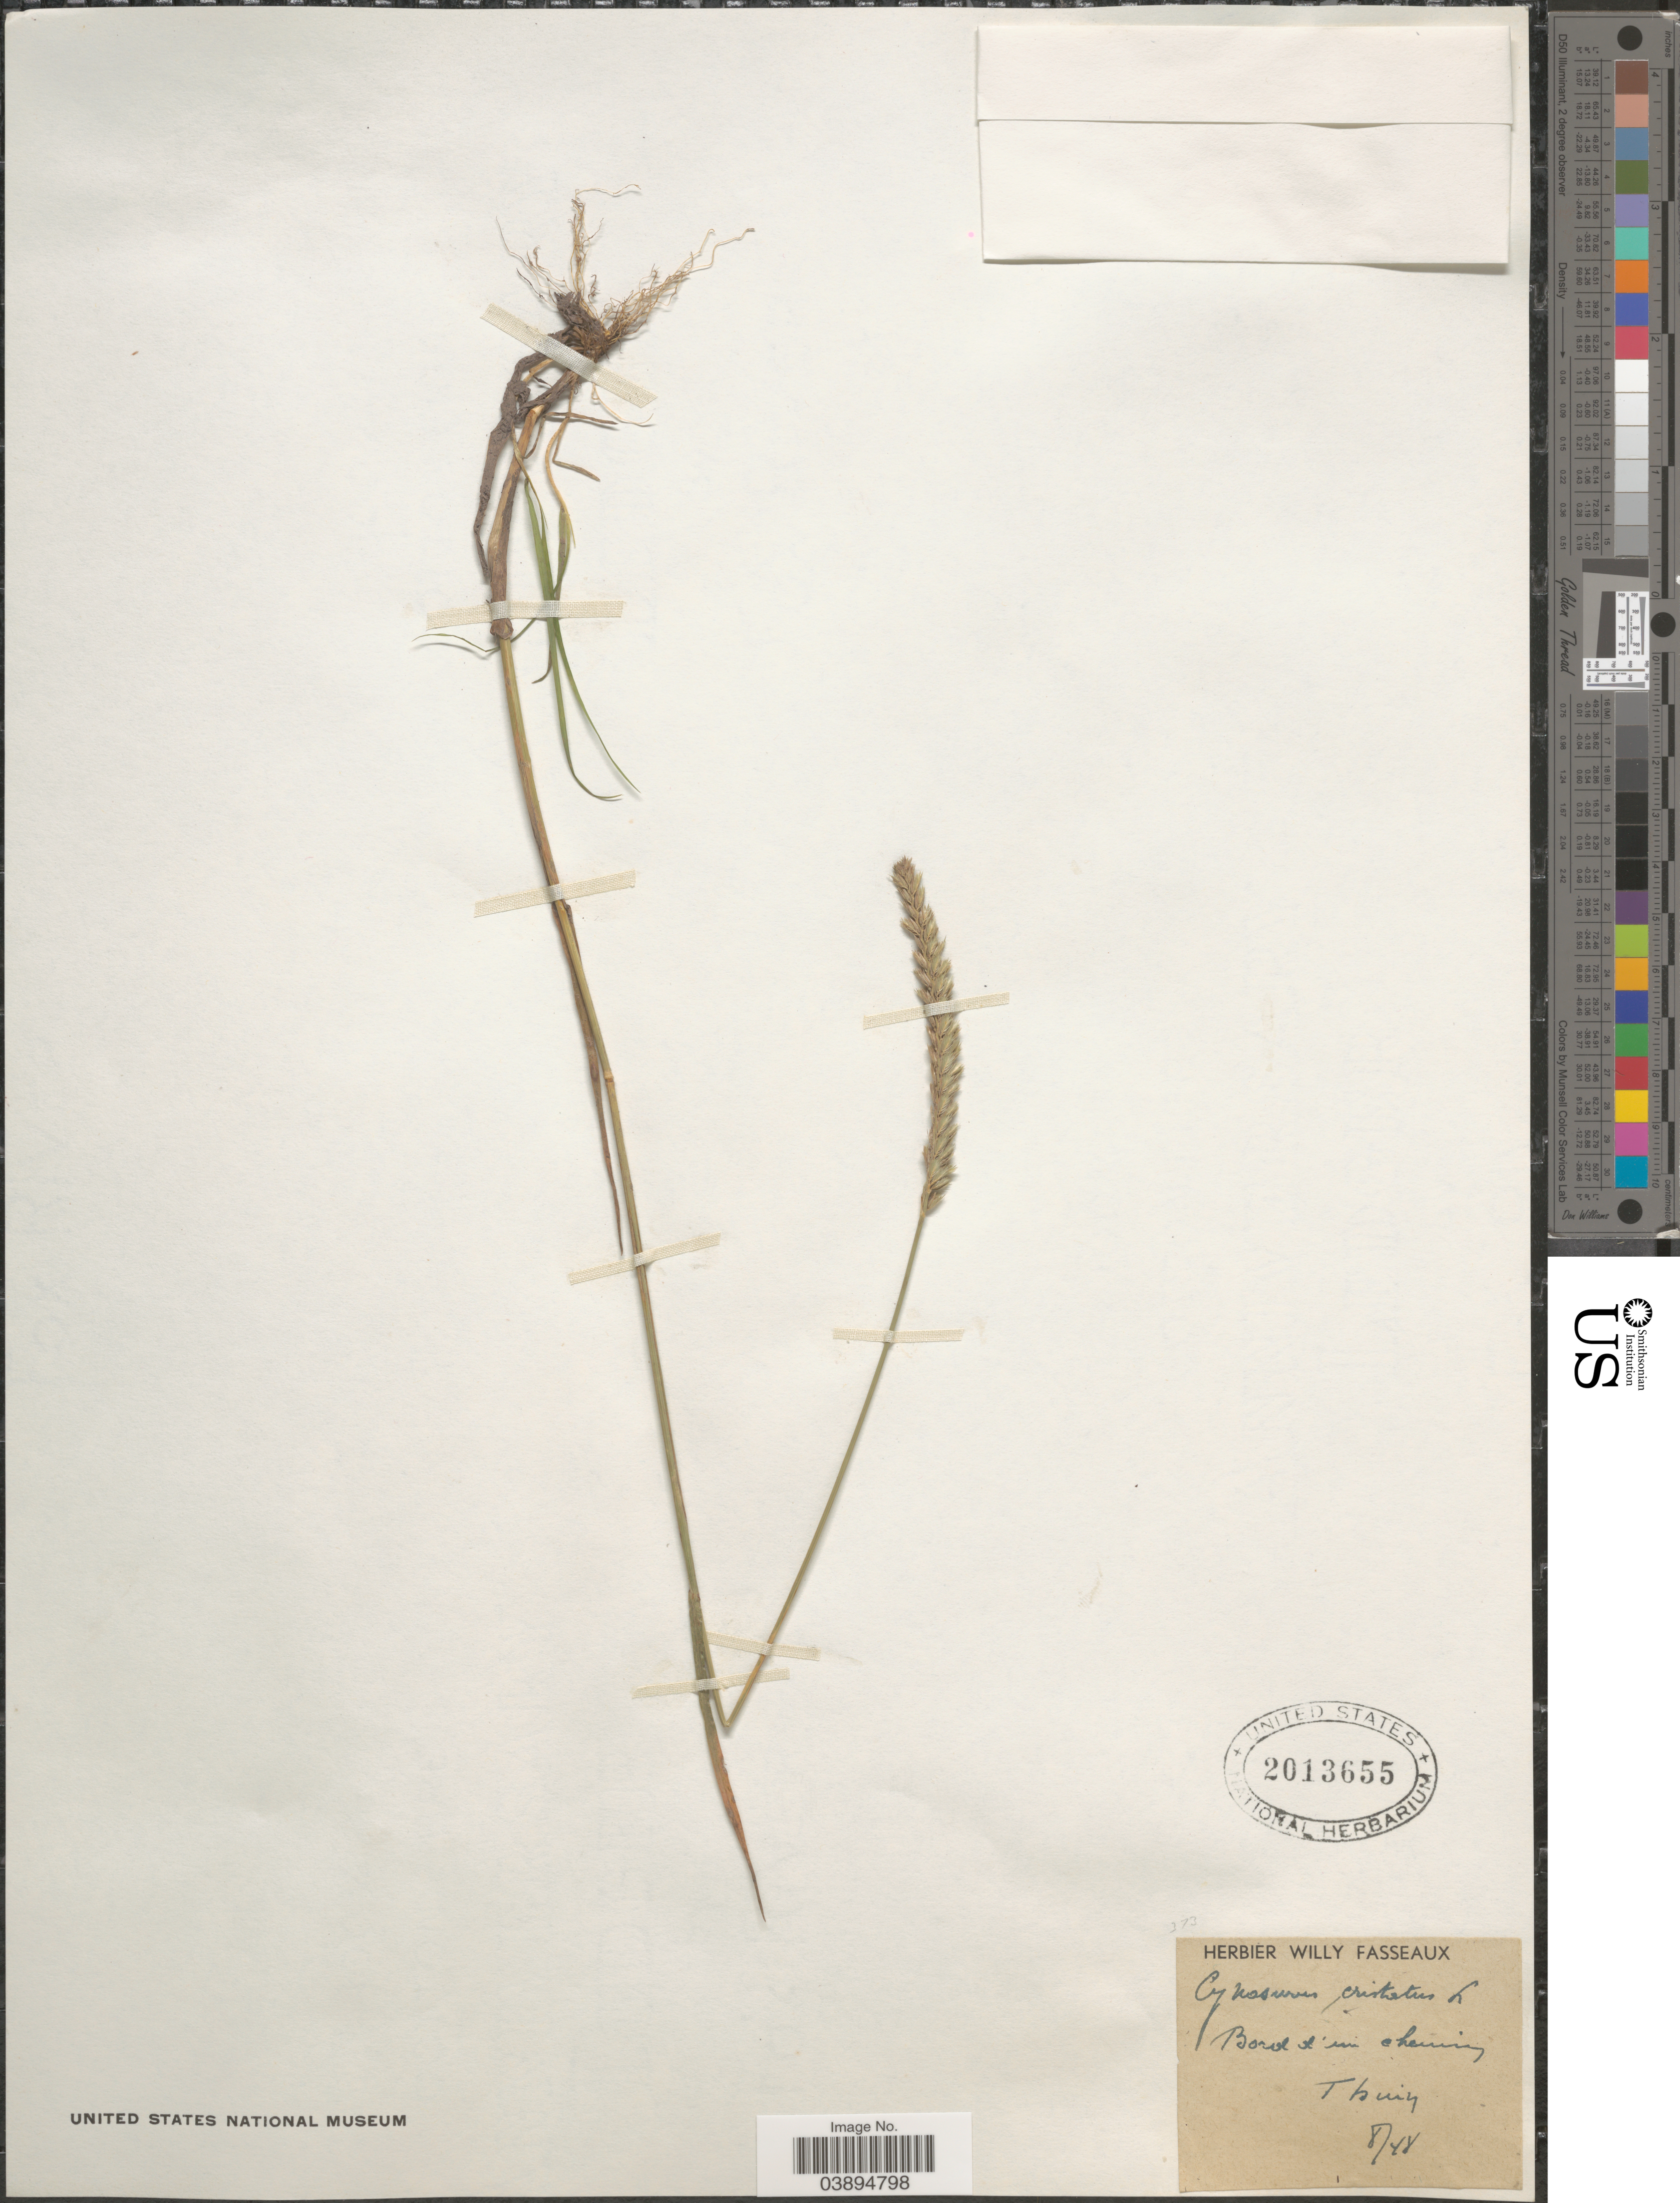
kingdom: Plantae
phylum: Tracheophyta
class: Liliopsida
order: Poales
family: Poaceae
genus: Cynosurus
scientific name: Cynosurus cristatus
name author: L.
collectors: Ex herb. Willy Fasseaux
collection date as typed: Transcribed d/m/y: /8/48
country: Belgium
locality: Bord d' un chemin Thuin.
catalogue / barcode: US 2013655